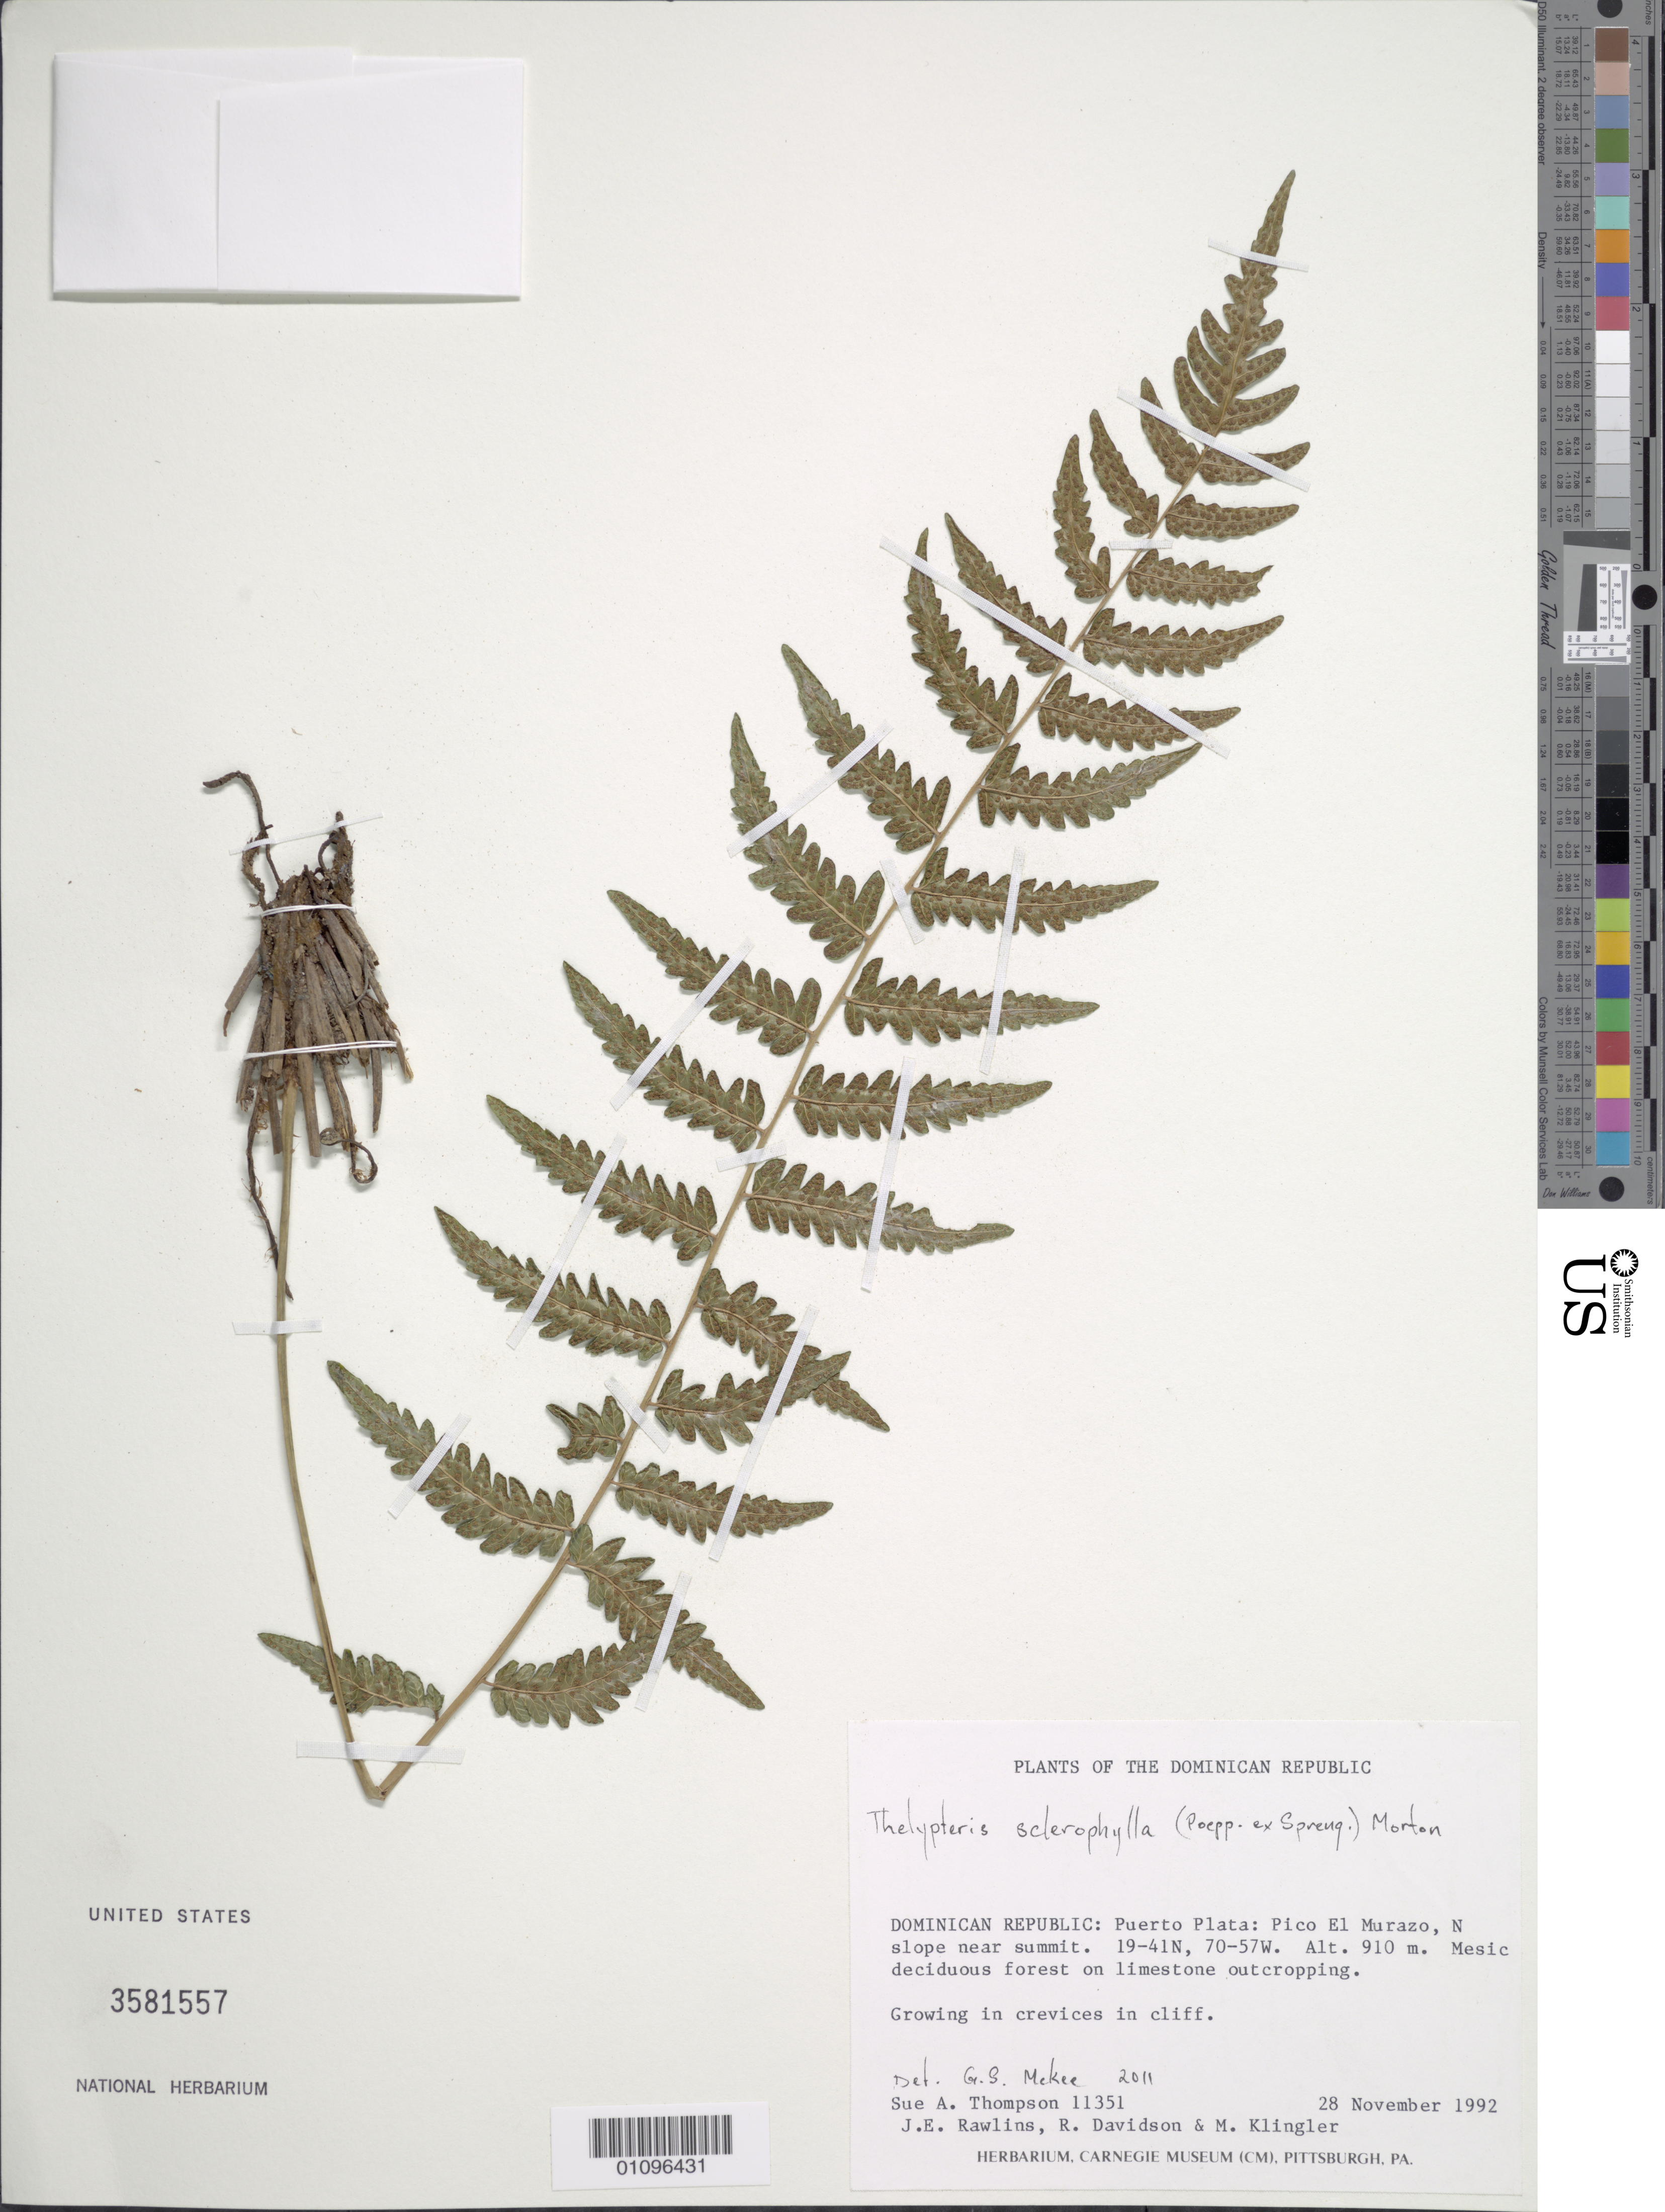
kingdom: Plantae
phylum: Tracheophyta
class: Polypodiopsida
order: Polypodiales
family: Thelypteridaceae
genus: Goniopteris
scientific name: Goniopteris sclerophylla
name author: (Poepp.) C.V. Morton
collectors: S. A. Thompson, J. Rawlins, R. Davidson & M. Klingler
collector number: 11351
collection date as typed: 28 Nov 1992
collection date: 1992-11-28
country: Dominican Republic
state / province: Puerto Plata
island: Hispaniola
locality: Pico El Murazo, N slope near summit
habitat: Mesic deciduous forest on limestone outcropping; growing in crevices in cliff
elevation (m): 910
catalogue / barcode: US 3581557